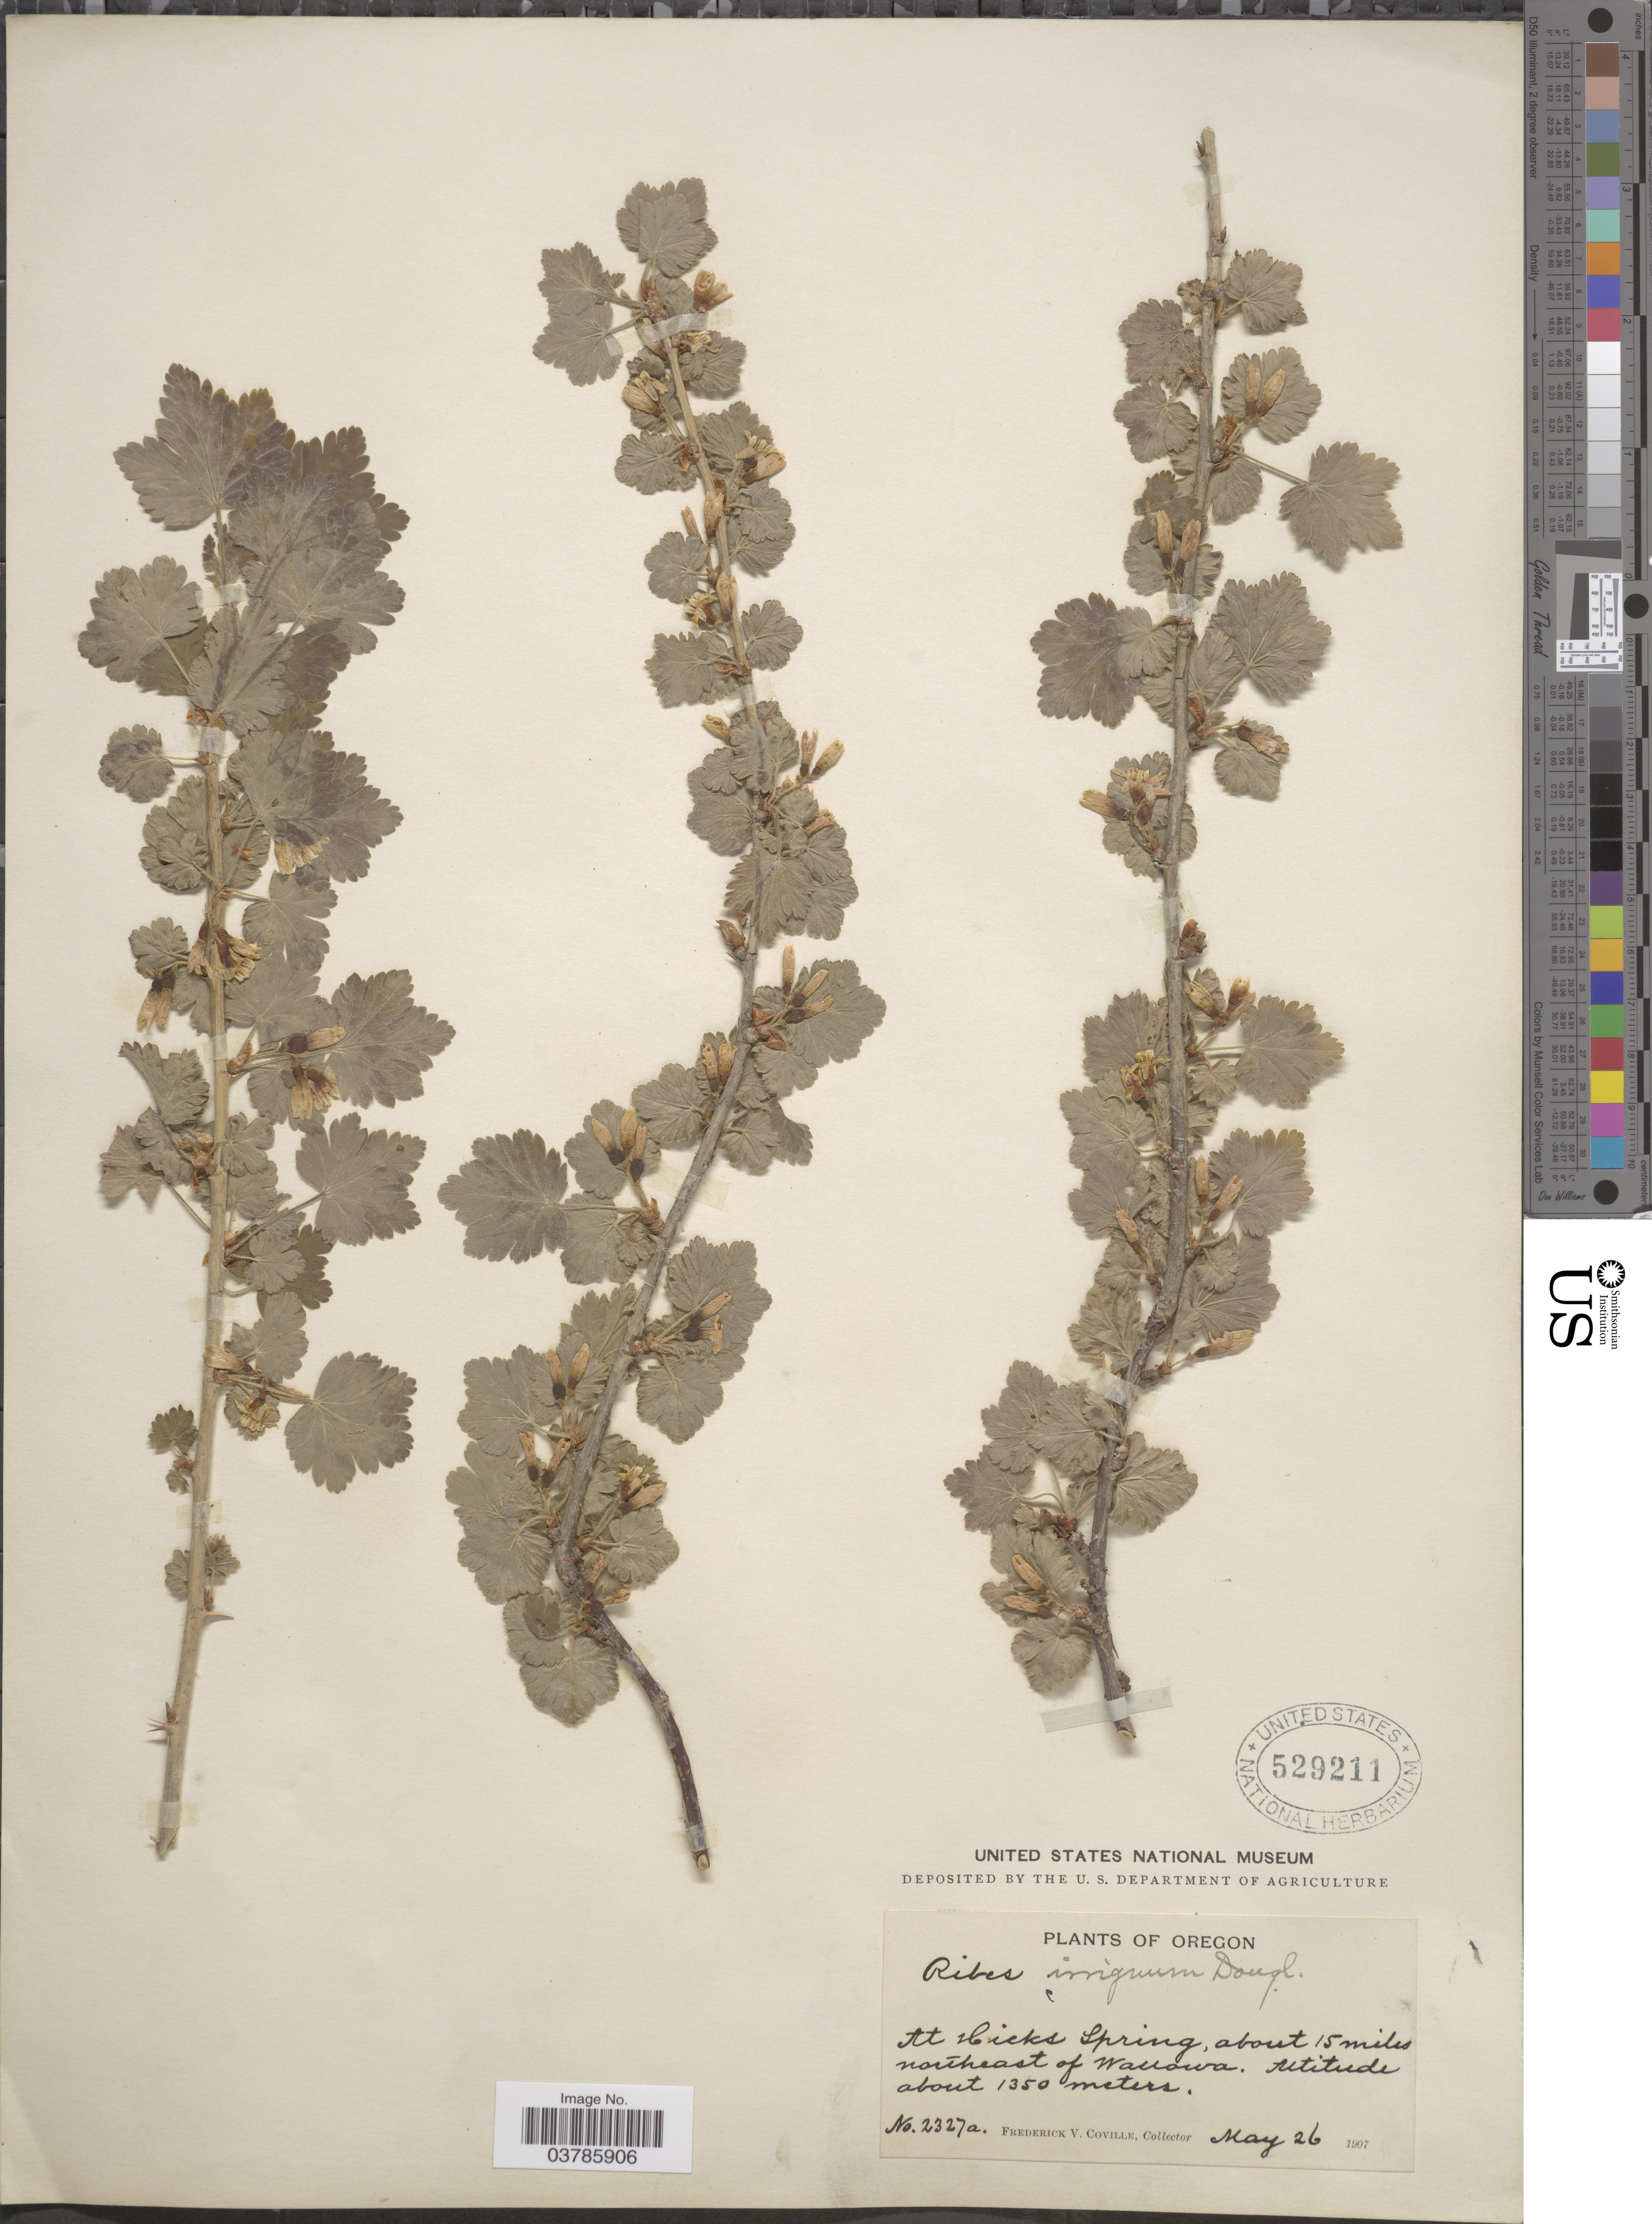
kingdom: Plantae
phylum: Tracheophyta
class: Magnoliopsida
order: Saxifragales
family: Grossulariaceae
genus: Ribes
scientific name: Ribes oxyacanthoides var. irriguum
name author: (Douglas) Jancz.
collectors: F. V. Coville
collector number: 2327a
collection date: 1907-05-26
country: United States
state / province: Oregon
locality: At Hicks Spring, about 15 miles northeast of Wallowa.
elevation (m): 1350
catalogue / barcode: US 529211